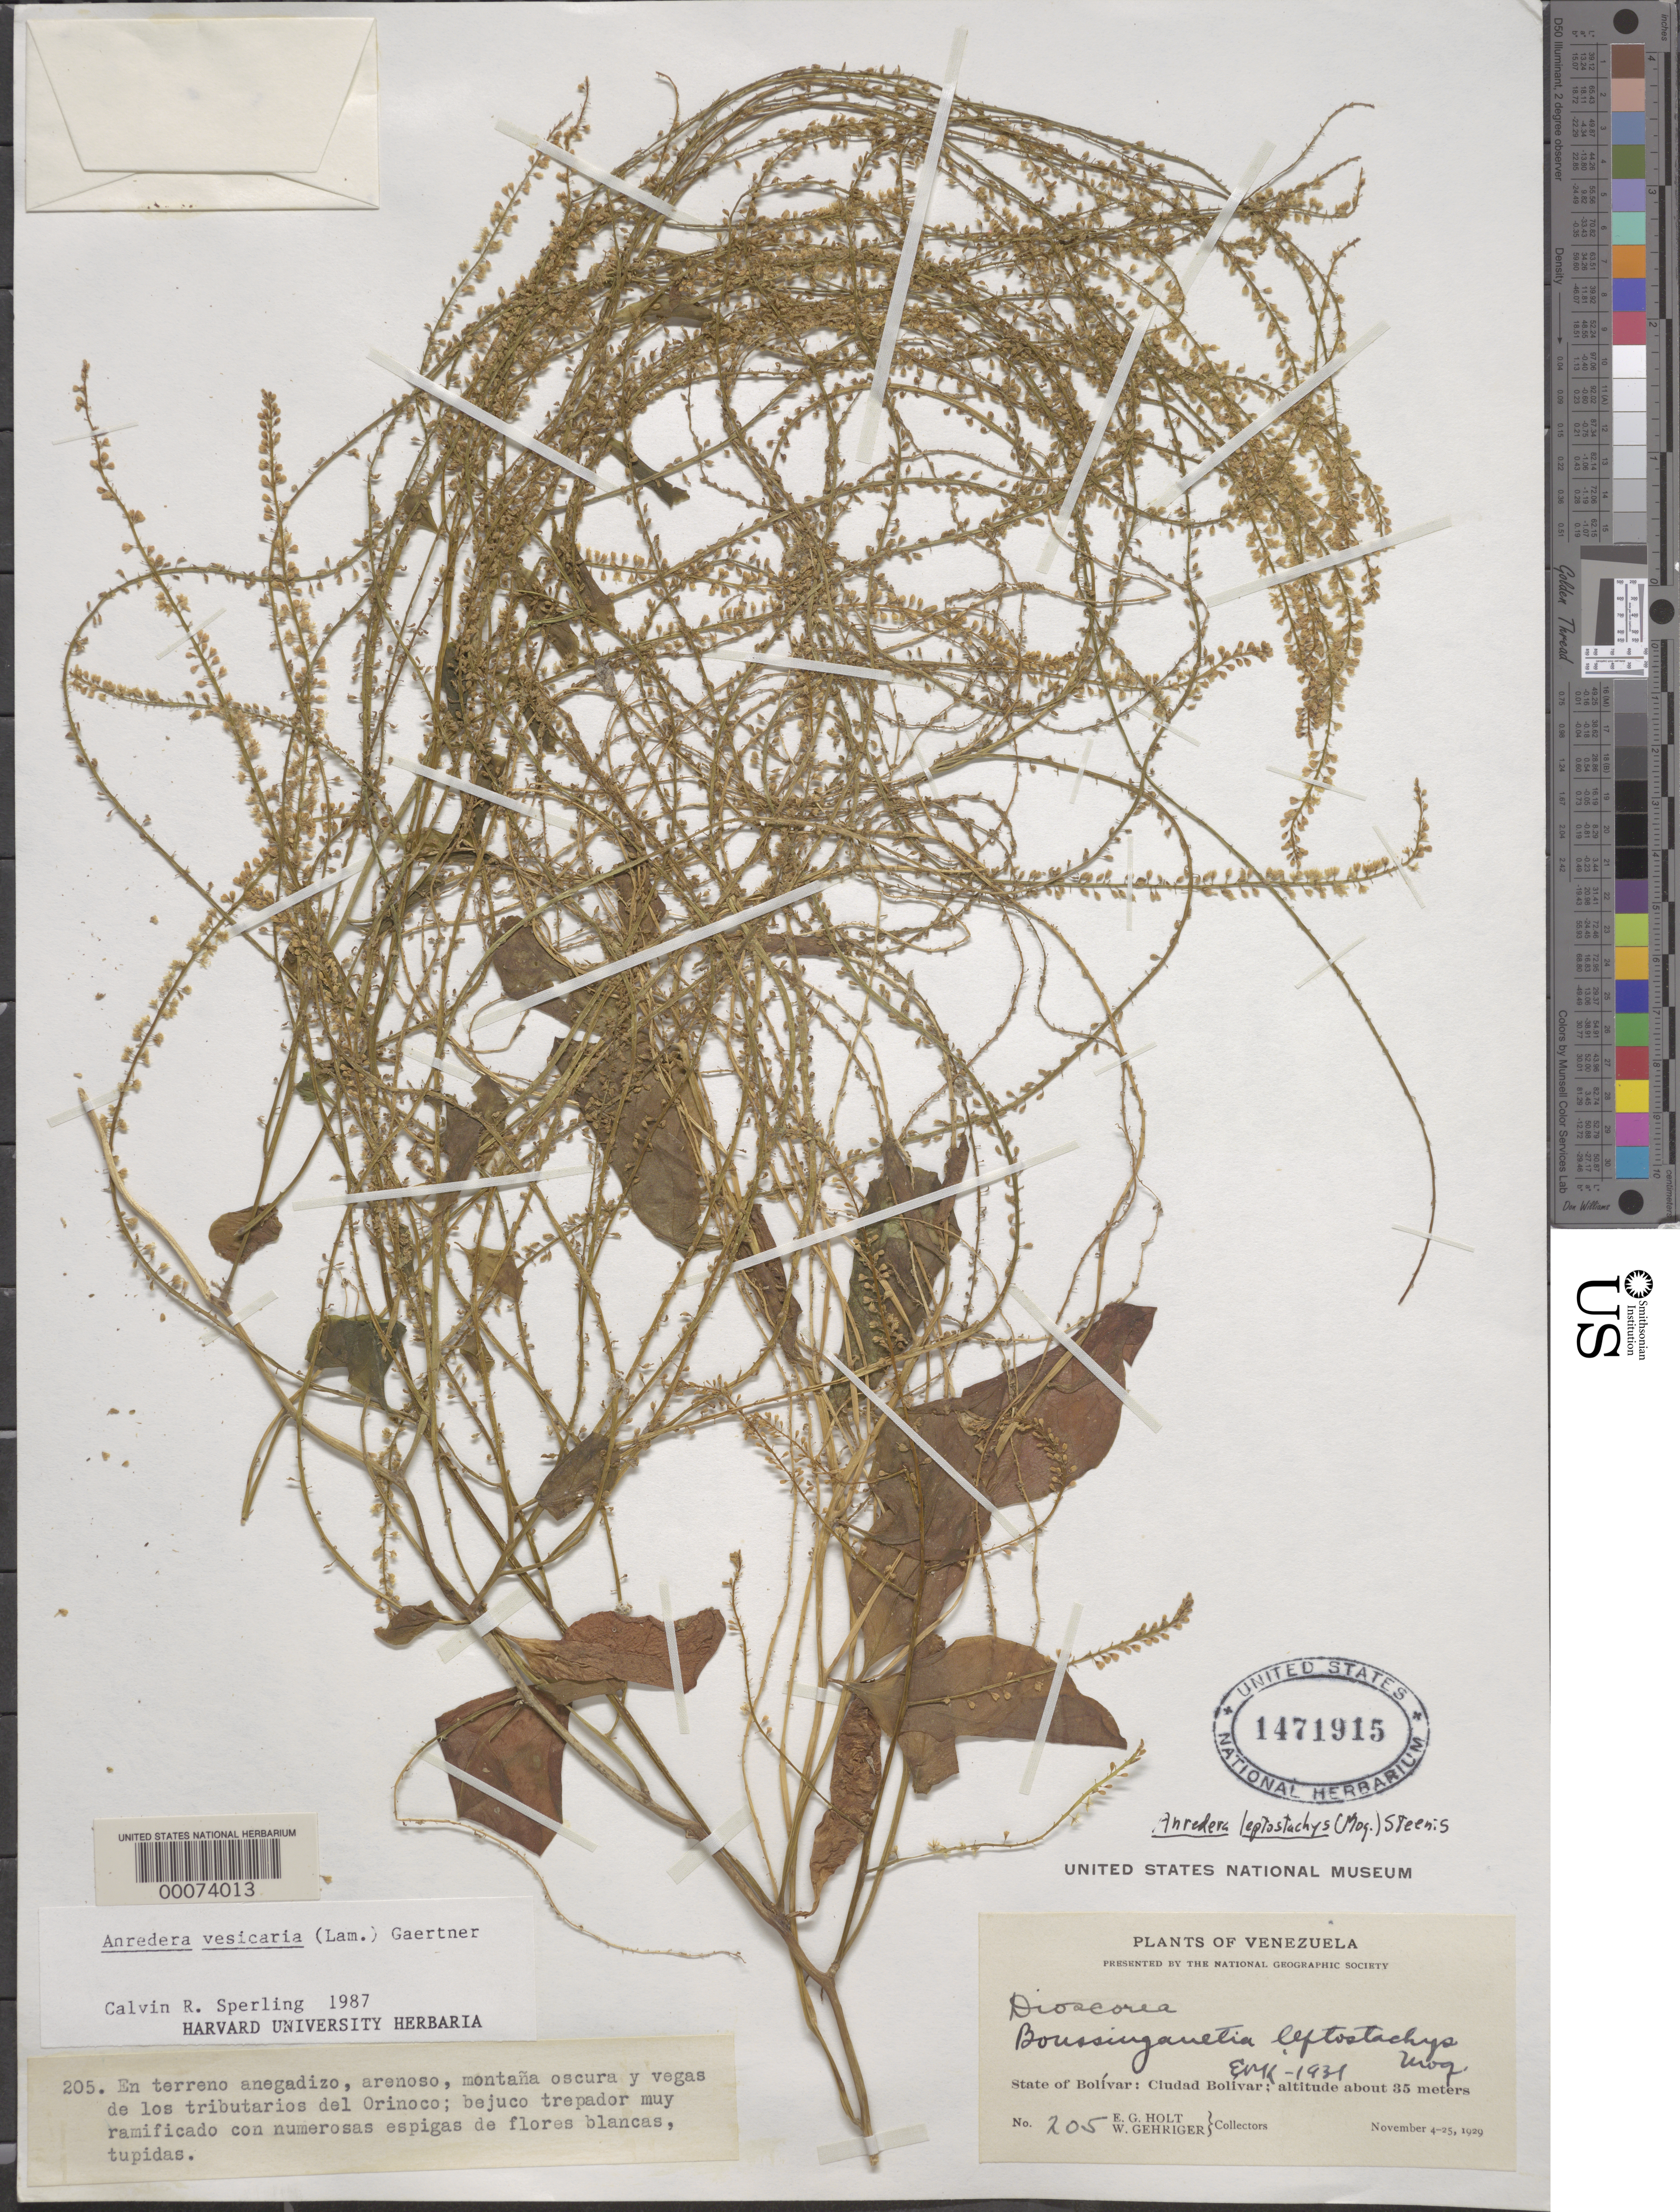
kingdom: Plantae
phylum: Tracheophyta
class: Magnoliopsida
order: Caryophyllales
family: Basellaceae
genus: Anredera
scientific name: Anredera vesicaria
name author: (Lam.) C.F. Gaertn.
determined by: Sperling, C. R.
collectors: E. Holt & W. Gehriger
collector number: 205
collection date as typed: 4-Nov-29 to 25-Nov-29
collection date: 1929-11-04/1929-11-25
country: Venezuela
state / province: Bolívar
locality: Ciudad Bolívar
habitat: Terreno anegadizo, arenoso, montana oscura y vegas de los tributarios del Orinoco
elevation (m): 35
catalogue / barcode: US 1471915